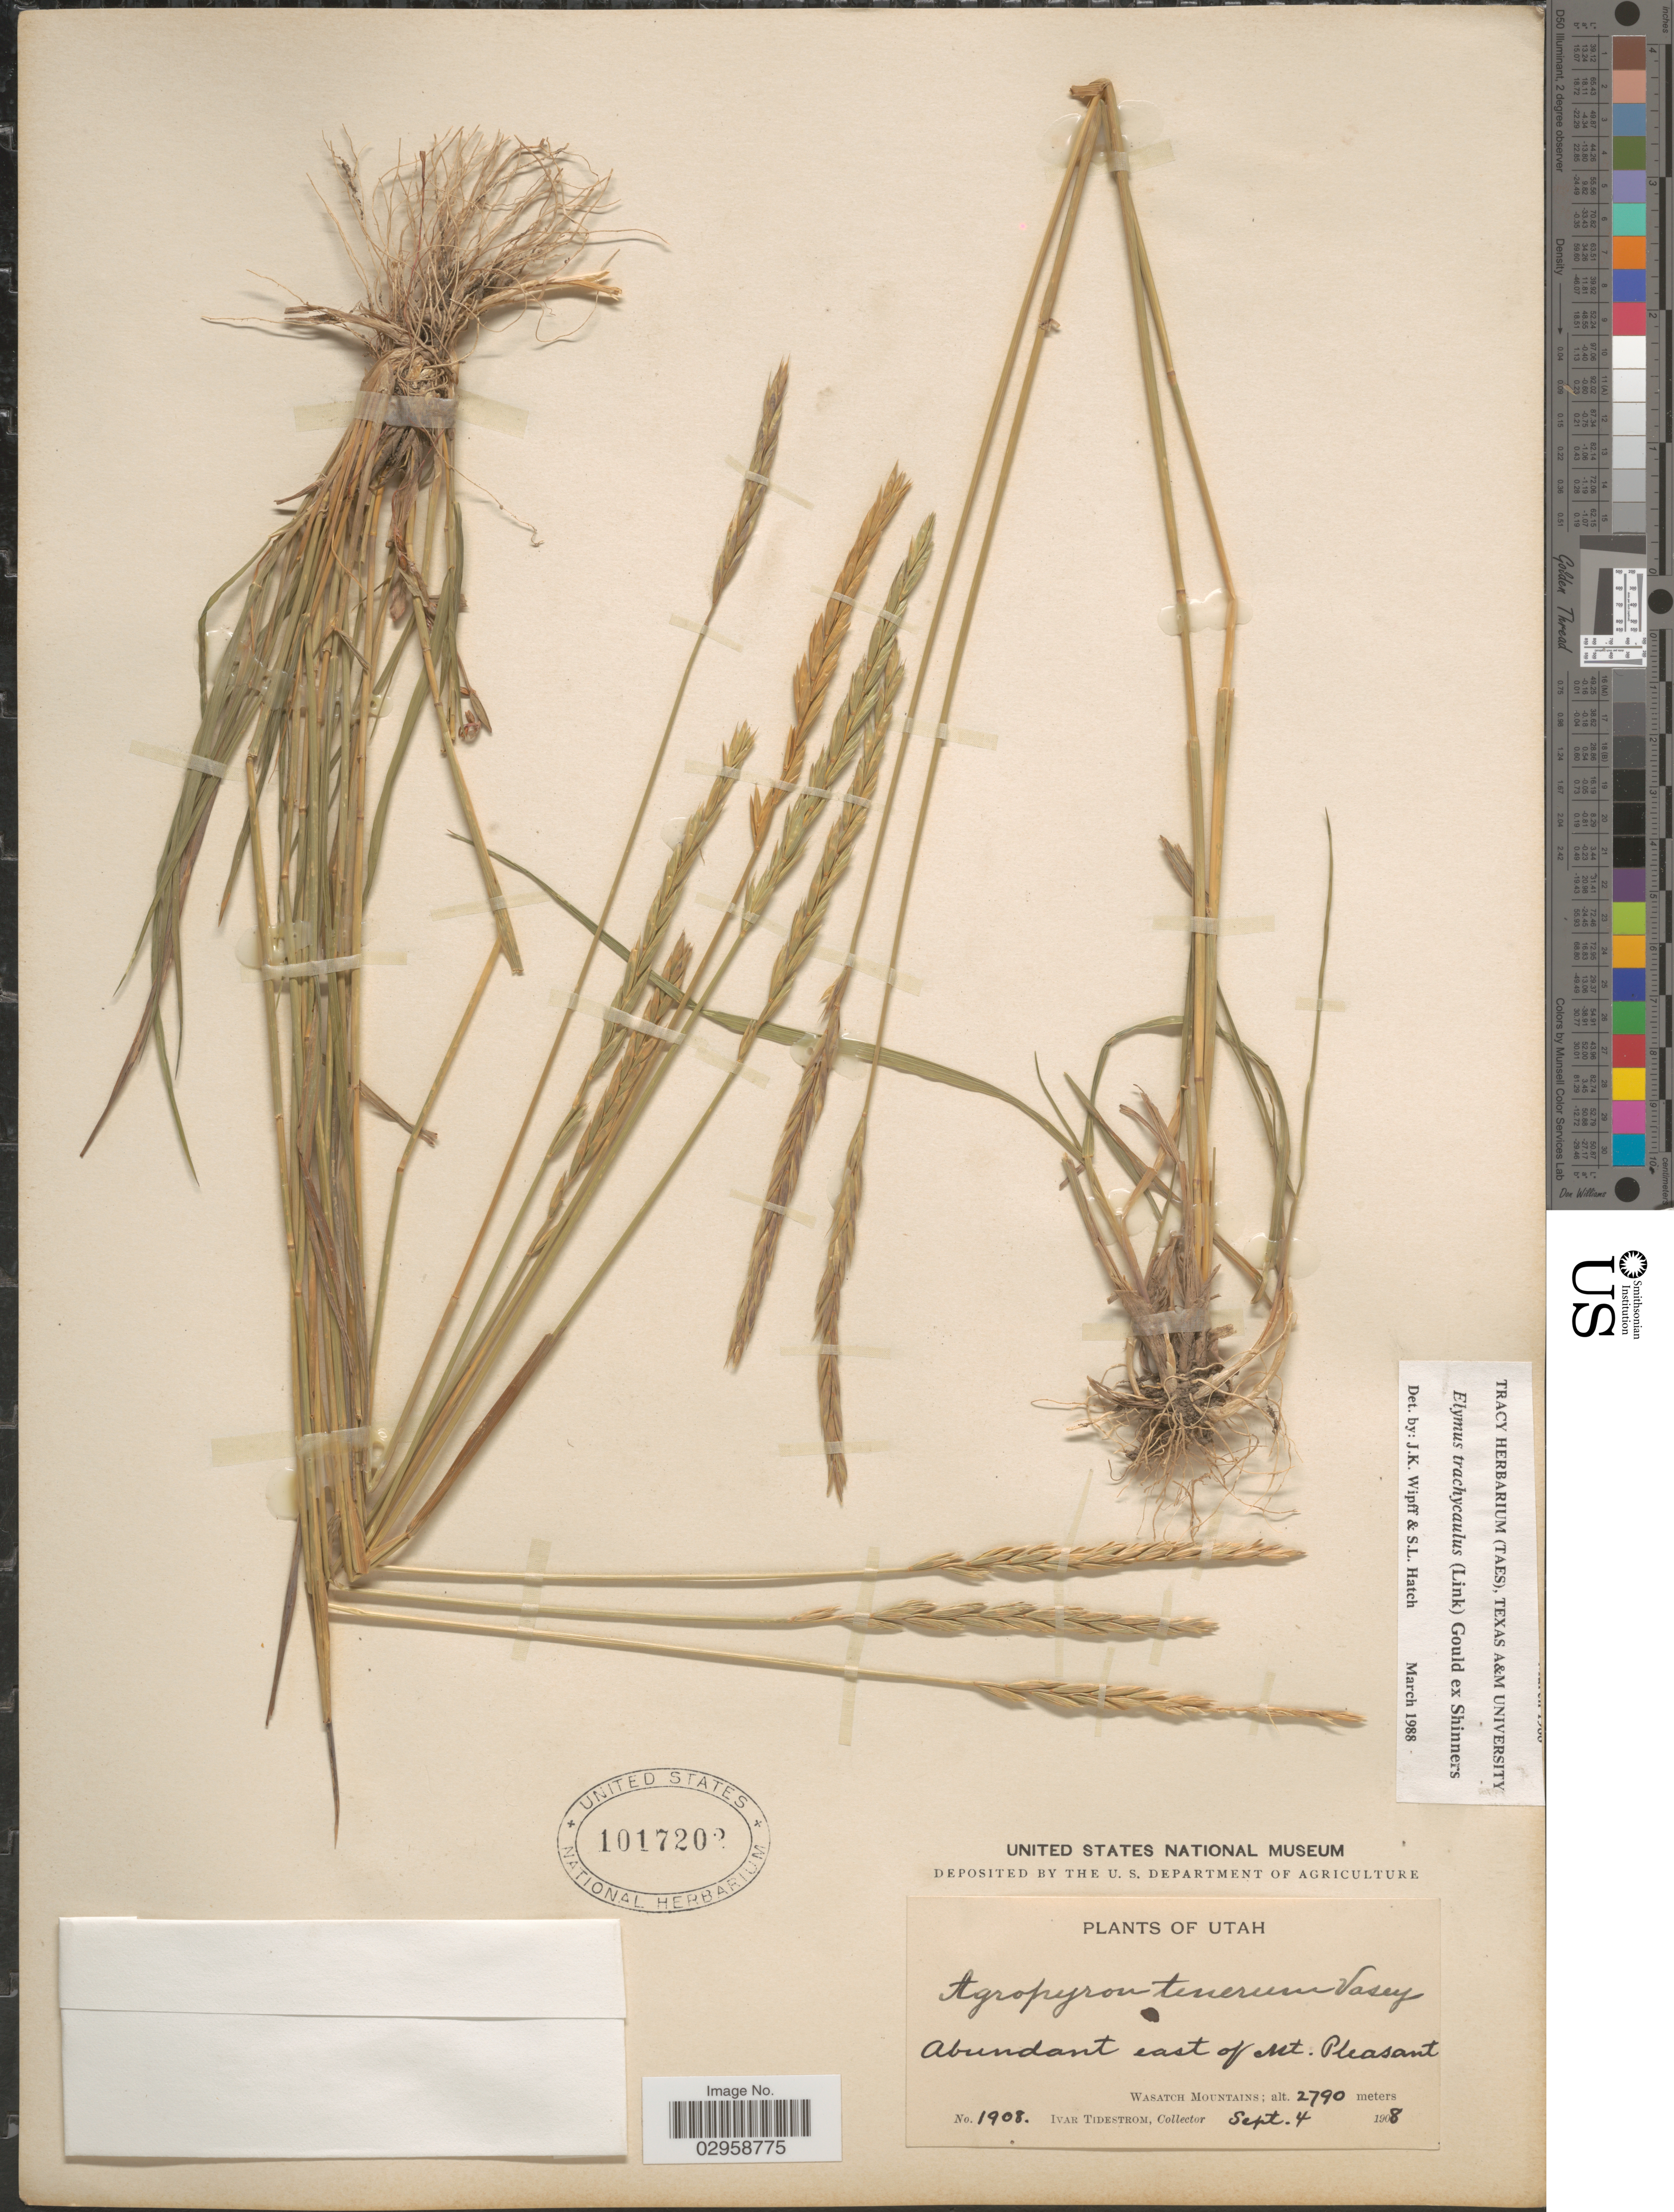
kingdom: Plantae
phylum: Tracheophyta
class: Liliopsida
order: Poales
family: Poaceae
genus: Elymus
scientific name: Elymus trachycaulus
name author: (Link) Gould ex Shinners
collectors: I. F. Tidestrom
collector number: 1908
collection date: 1908-09-04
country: United States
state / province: Utah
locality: Abundant east of Mt. Pleasant. Wasatch Mountains.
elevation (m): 2790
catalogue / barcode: US 1017202